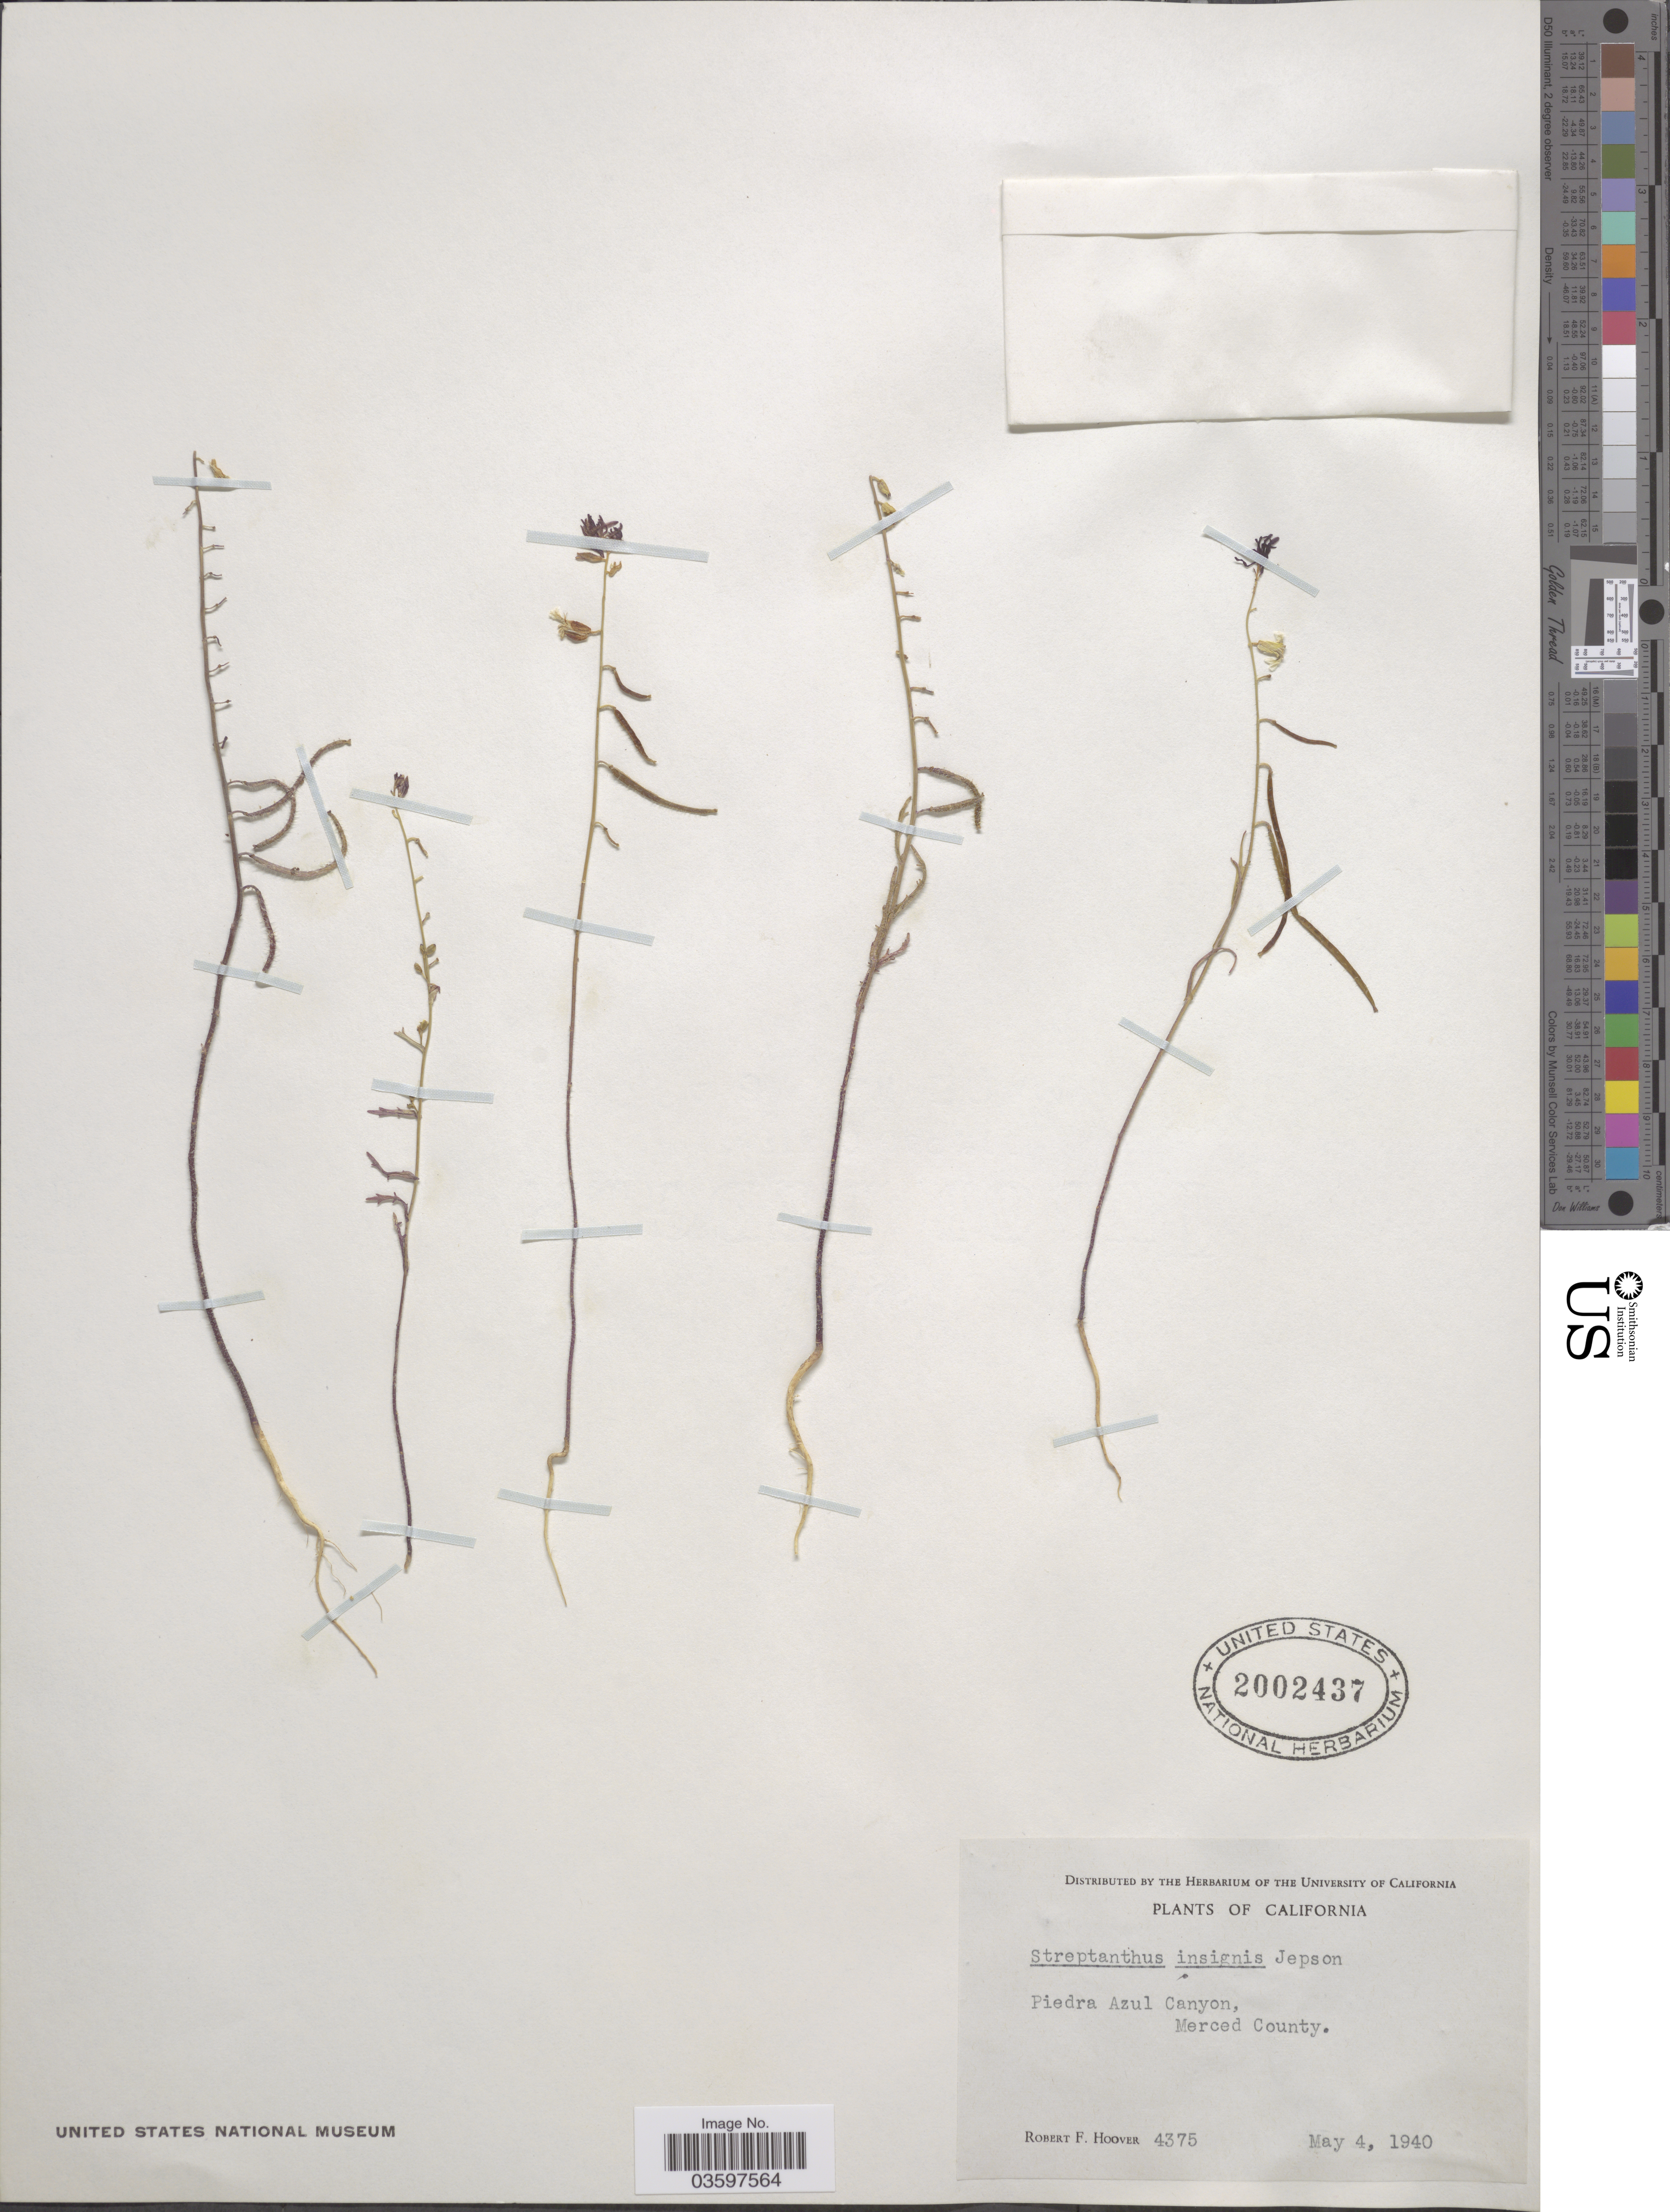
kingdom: Plantae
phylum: Tracheophyta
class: Magnoliopsida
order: Brassicales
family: Brassicaceae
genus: Streptanthus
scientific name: Streptanthus insignis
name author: Jeps.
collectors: R. F. Hoover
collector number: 4375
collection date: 1940-05-04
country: United States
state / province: California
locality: Piedra Azul Canyon, Merced Canyon.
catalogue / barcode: US 2002437